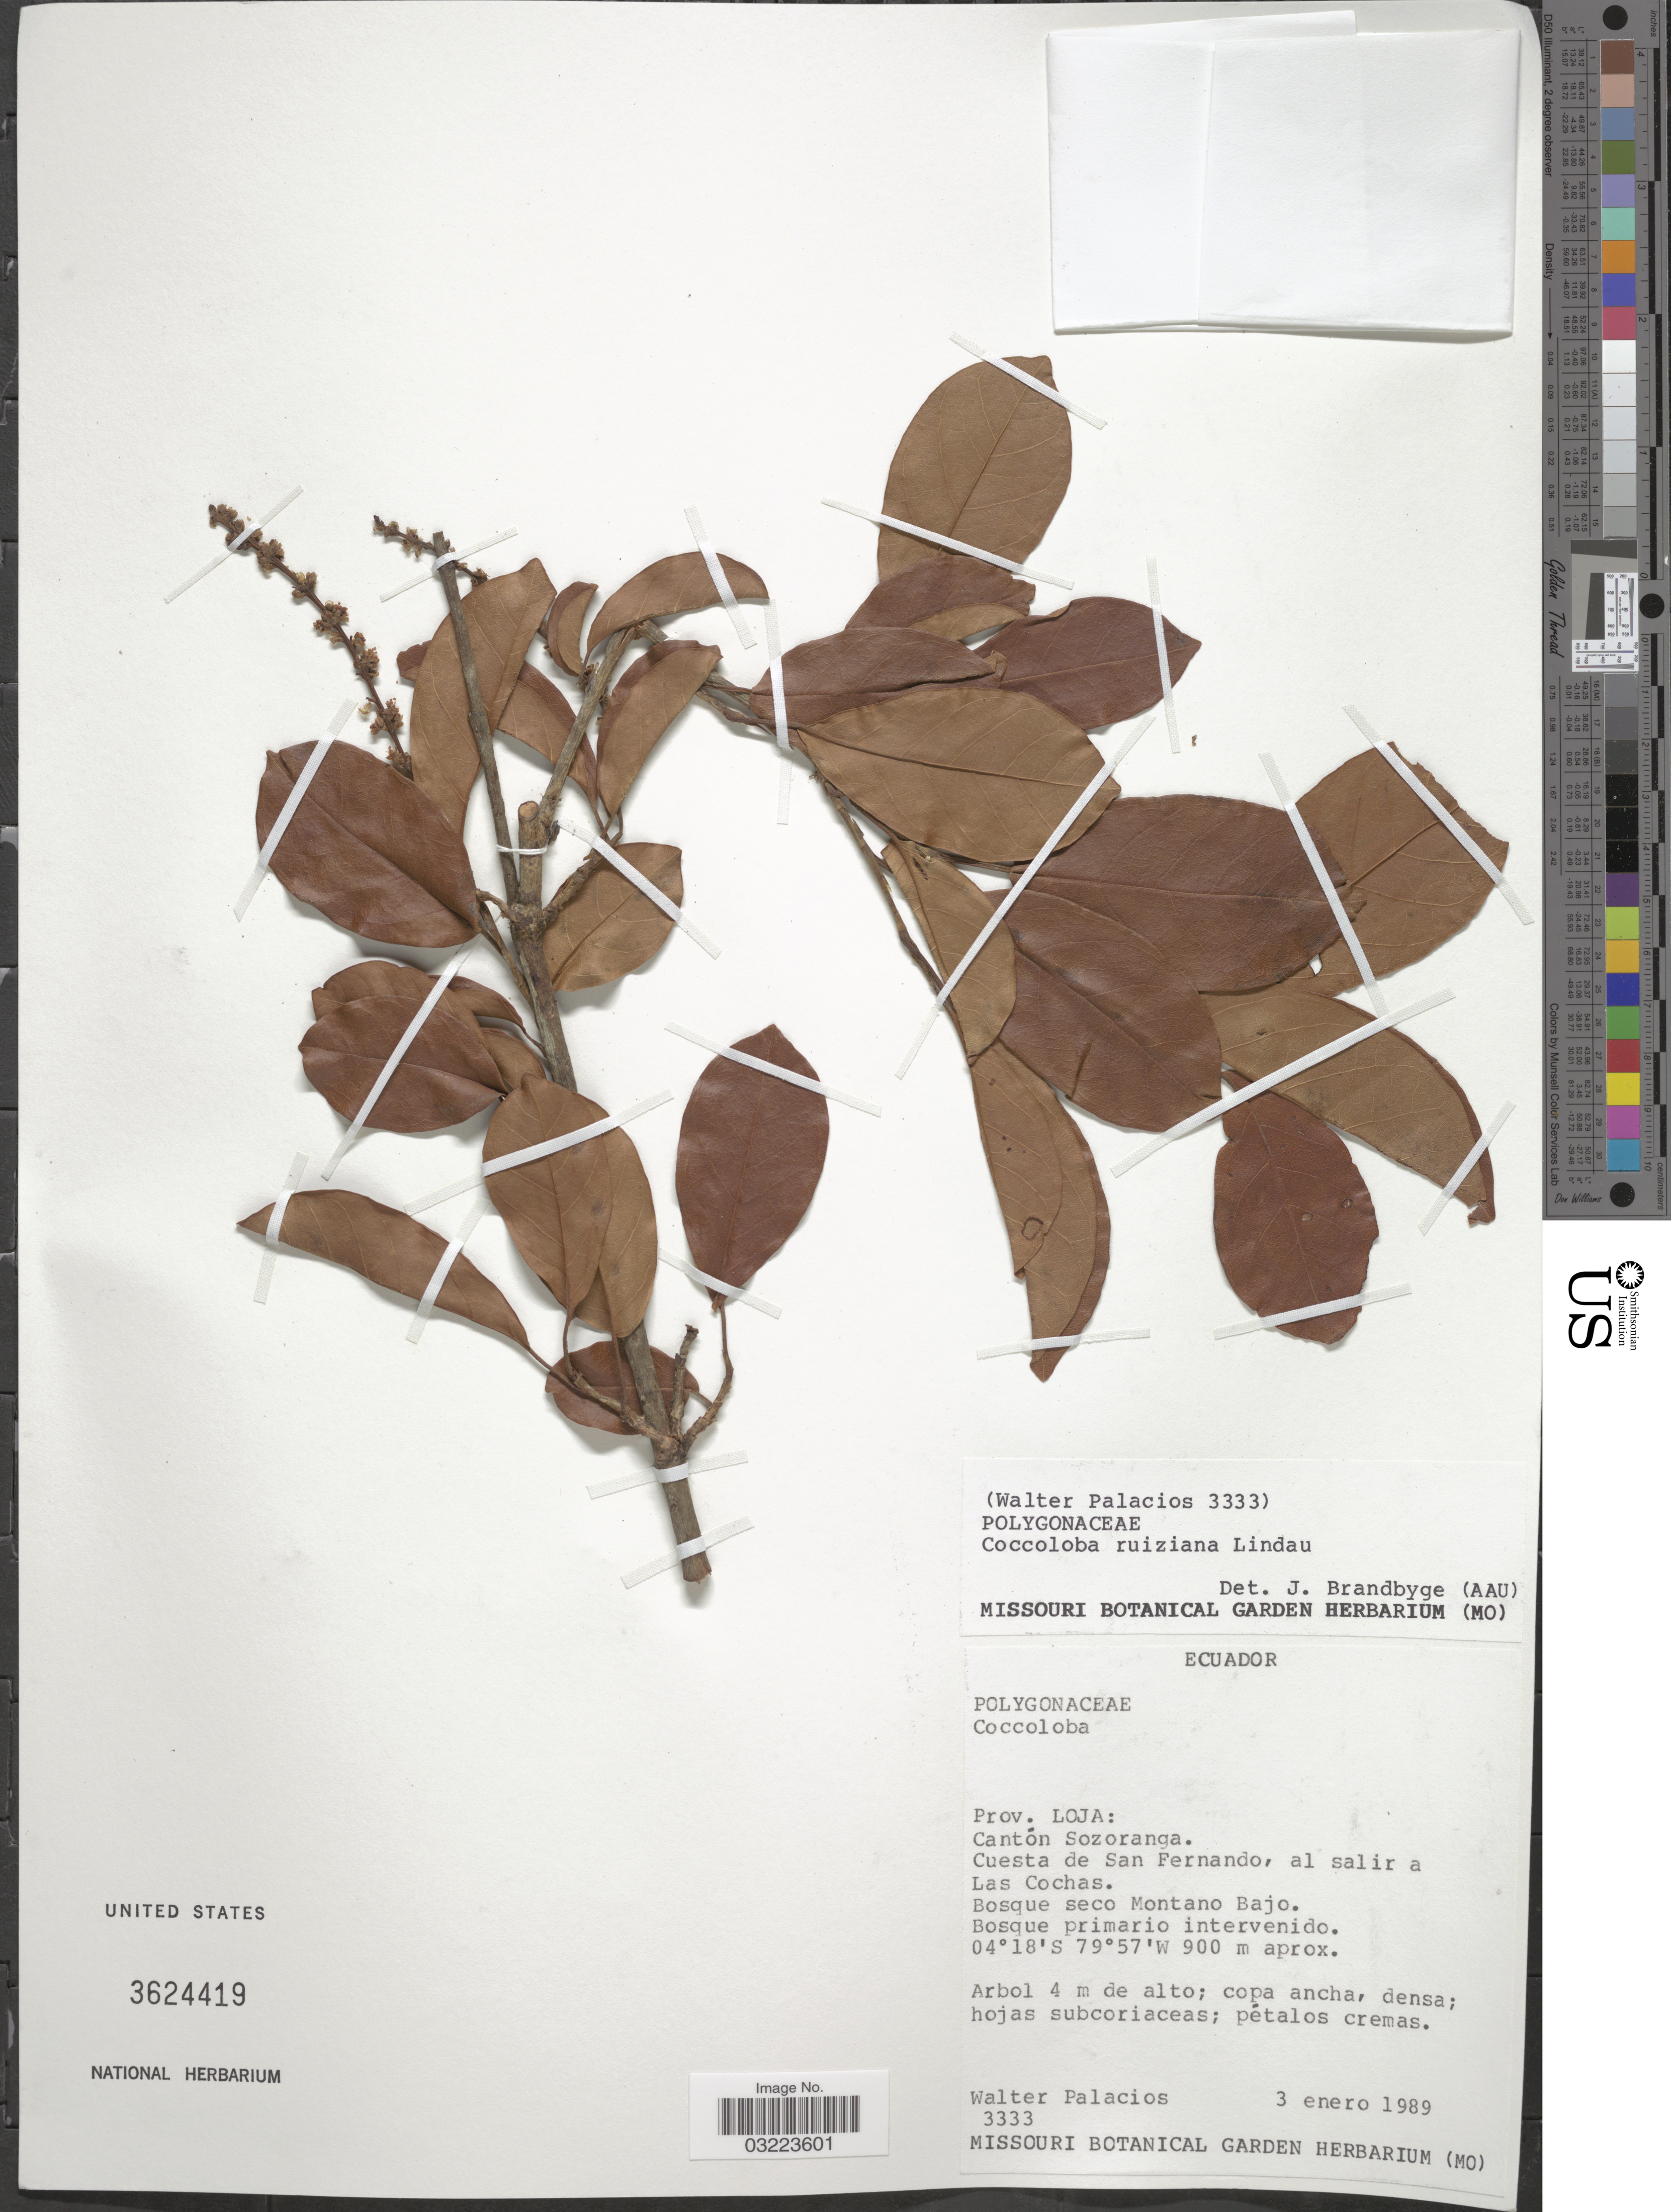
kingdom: Plantae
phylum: Tracheophyta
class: Magnoliopsida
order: Caryophyllales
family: Polygonaceae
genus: Coccoloba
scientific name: Coccoloba ruiziana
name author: Lindau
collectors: W. Palacios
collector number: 3333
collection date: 1989-01-03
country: Ecuador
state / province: Loja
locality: Cantón Sozoranga. Cuesta de San Fernando, al salir a Las Cochas. Bosque seco Montano Bajo.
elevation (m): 900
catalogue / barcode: US 3624419